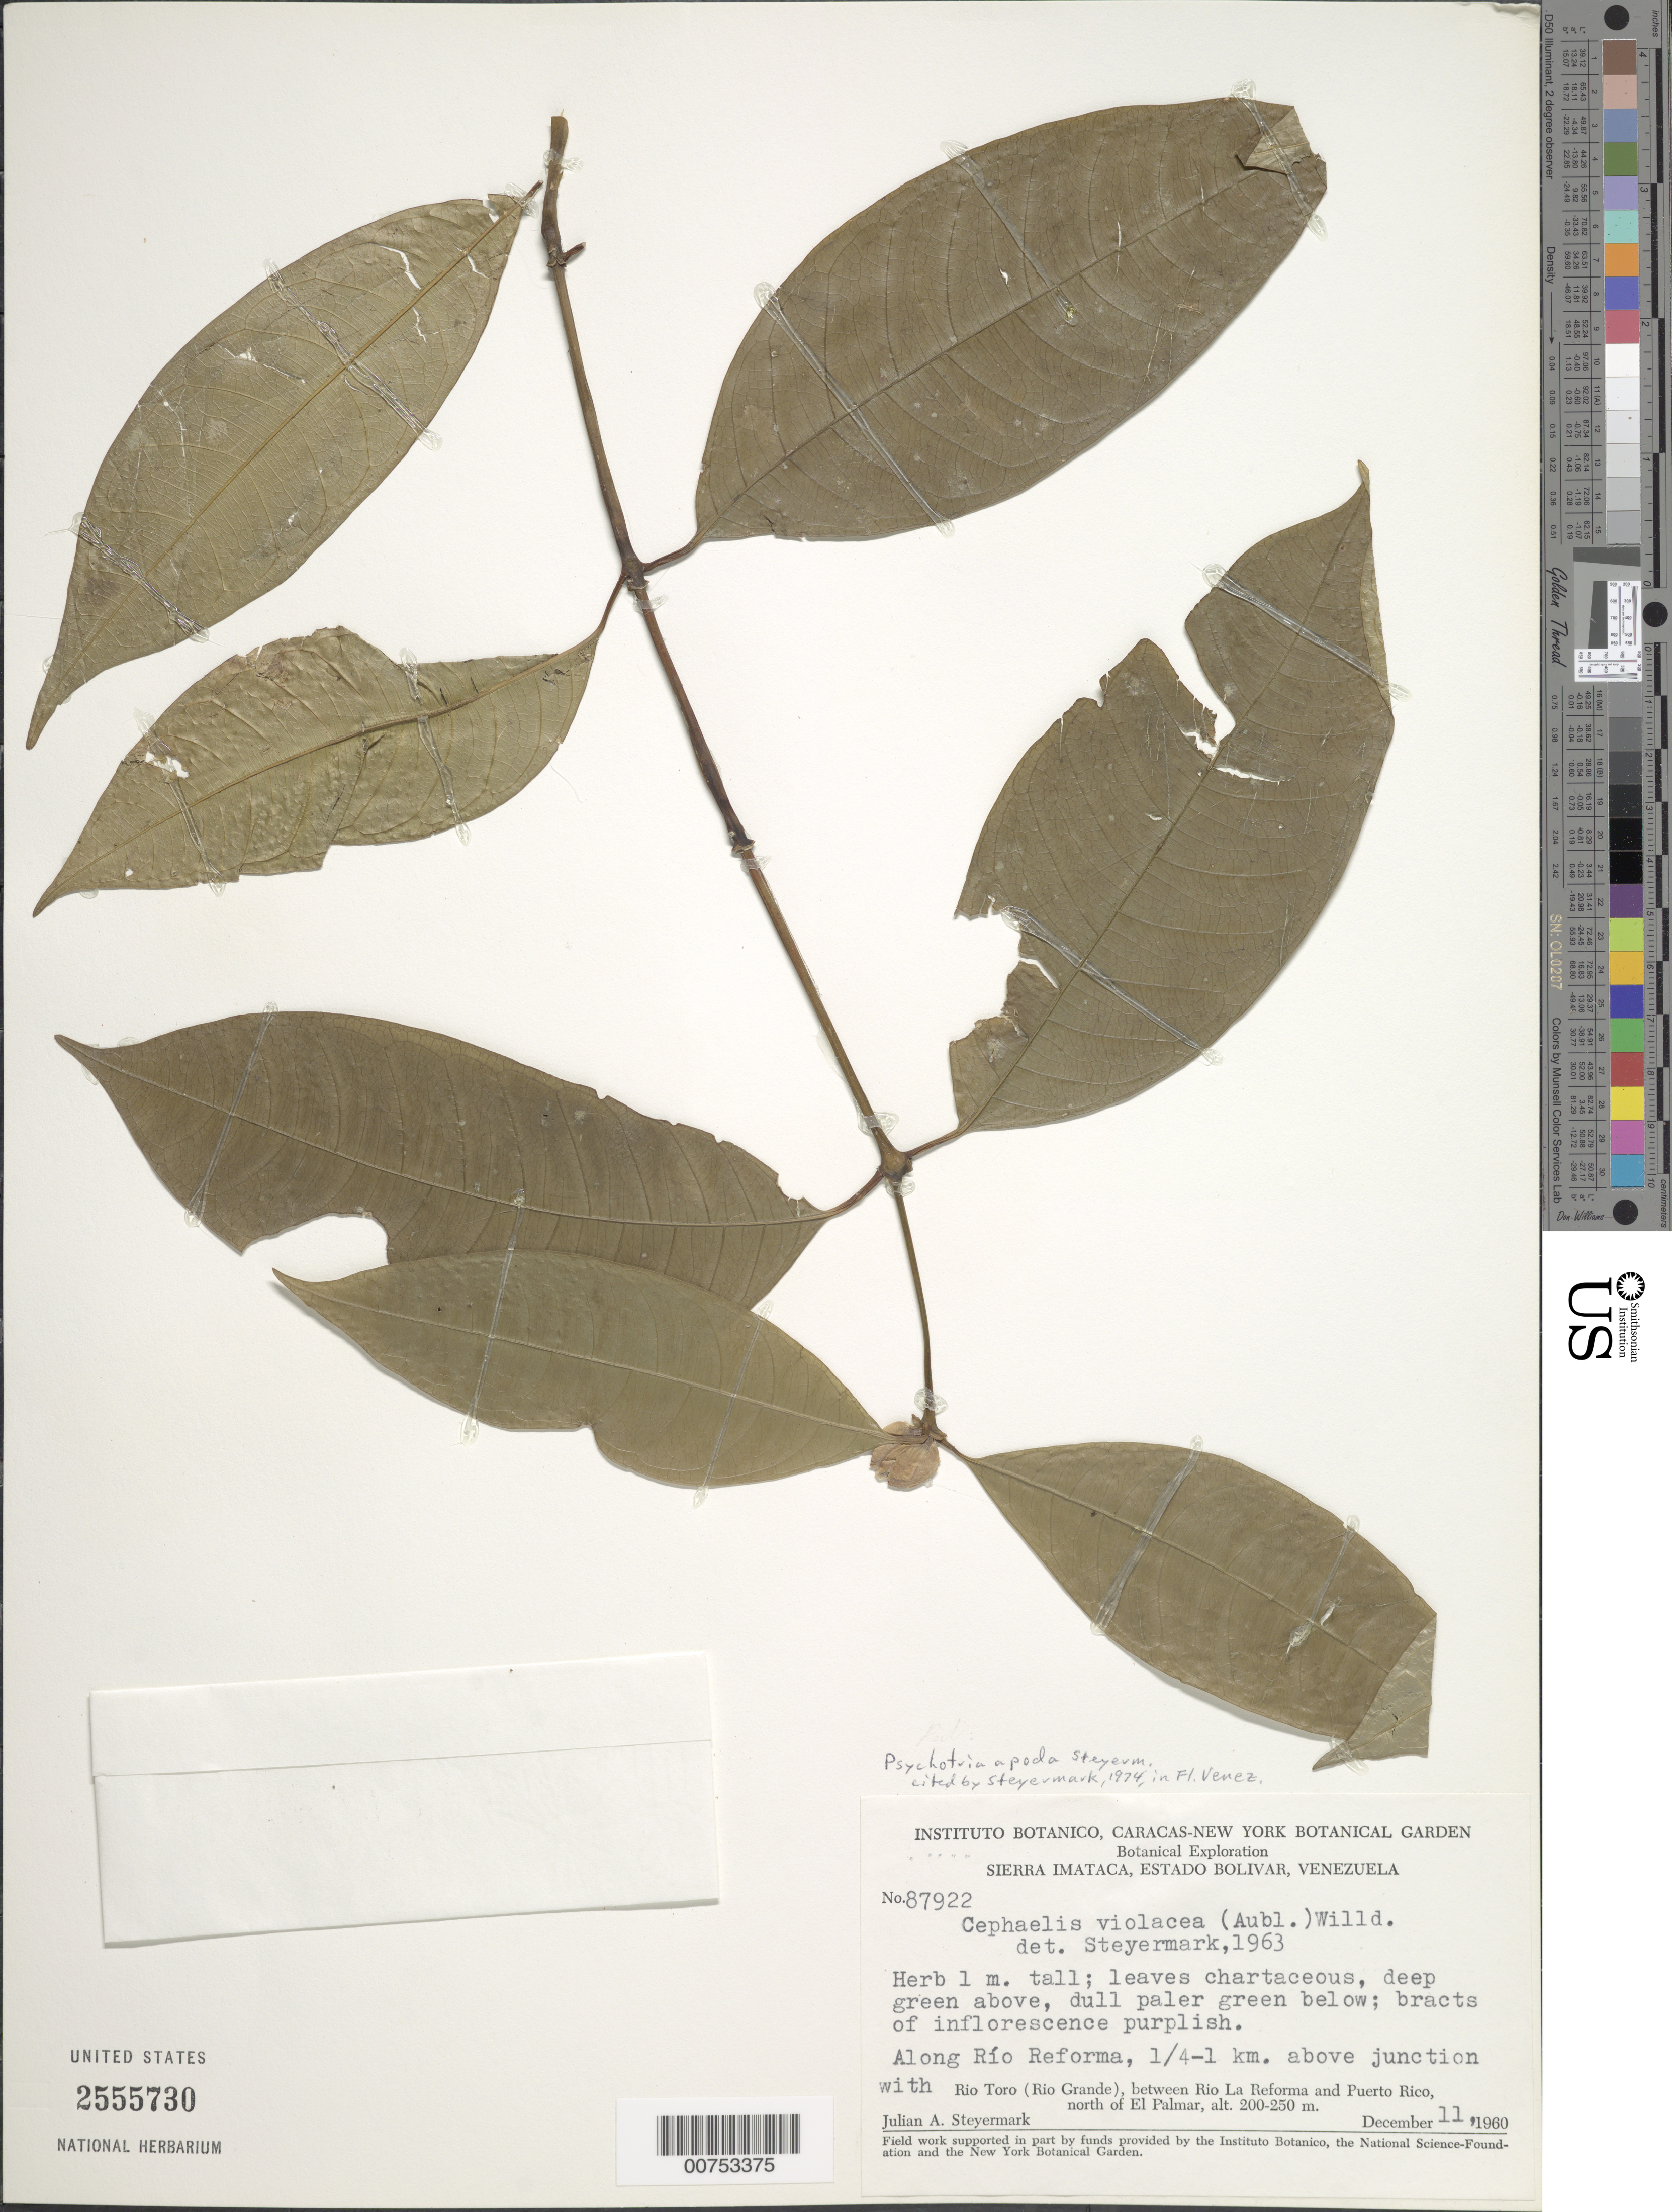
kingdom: Plantae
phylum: Tracheophyta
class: Magnoliopsida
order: Gentianales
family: Rubiaceae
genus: Psychotria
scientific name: Psychotria apoda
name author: Steyerm.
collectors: J. Steyermark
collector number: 87922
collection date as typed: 11-Dec-60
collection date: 1960-12-11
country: Venezuela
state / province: Bolívar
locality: Río Reforma, 0.25-1 km above junction with Río Toro (Río Grande), between Río La Reforma and Puerto Rico, N of El Palmar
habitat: Riverside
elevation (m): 200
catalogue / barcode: US 2555730